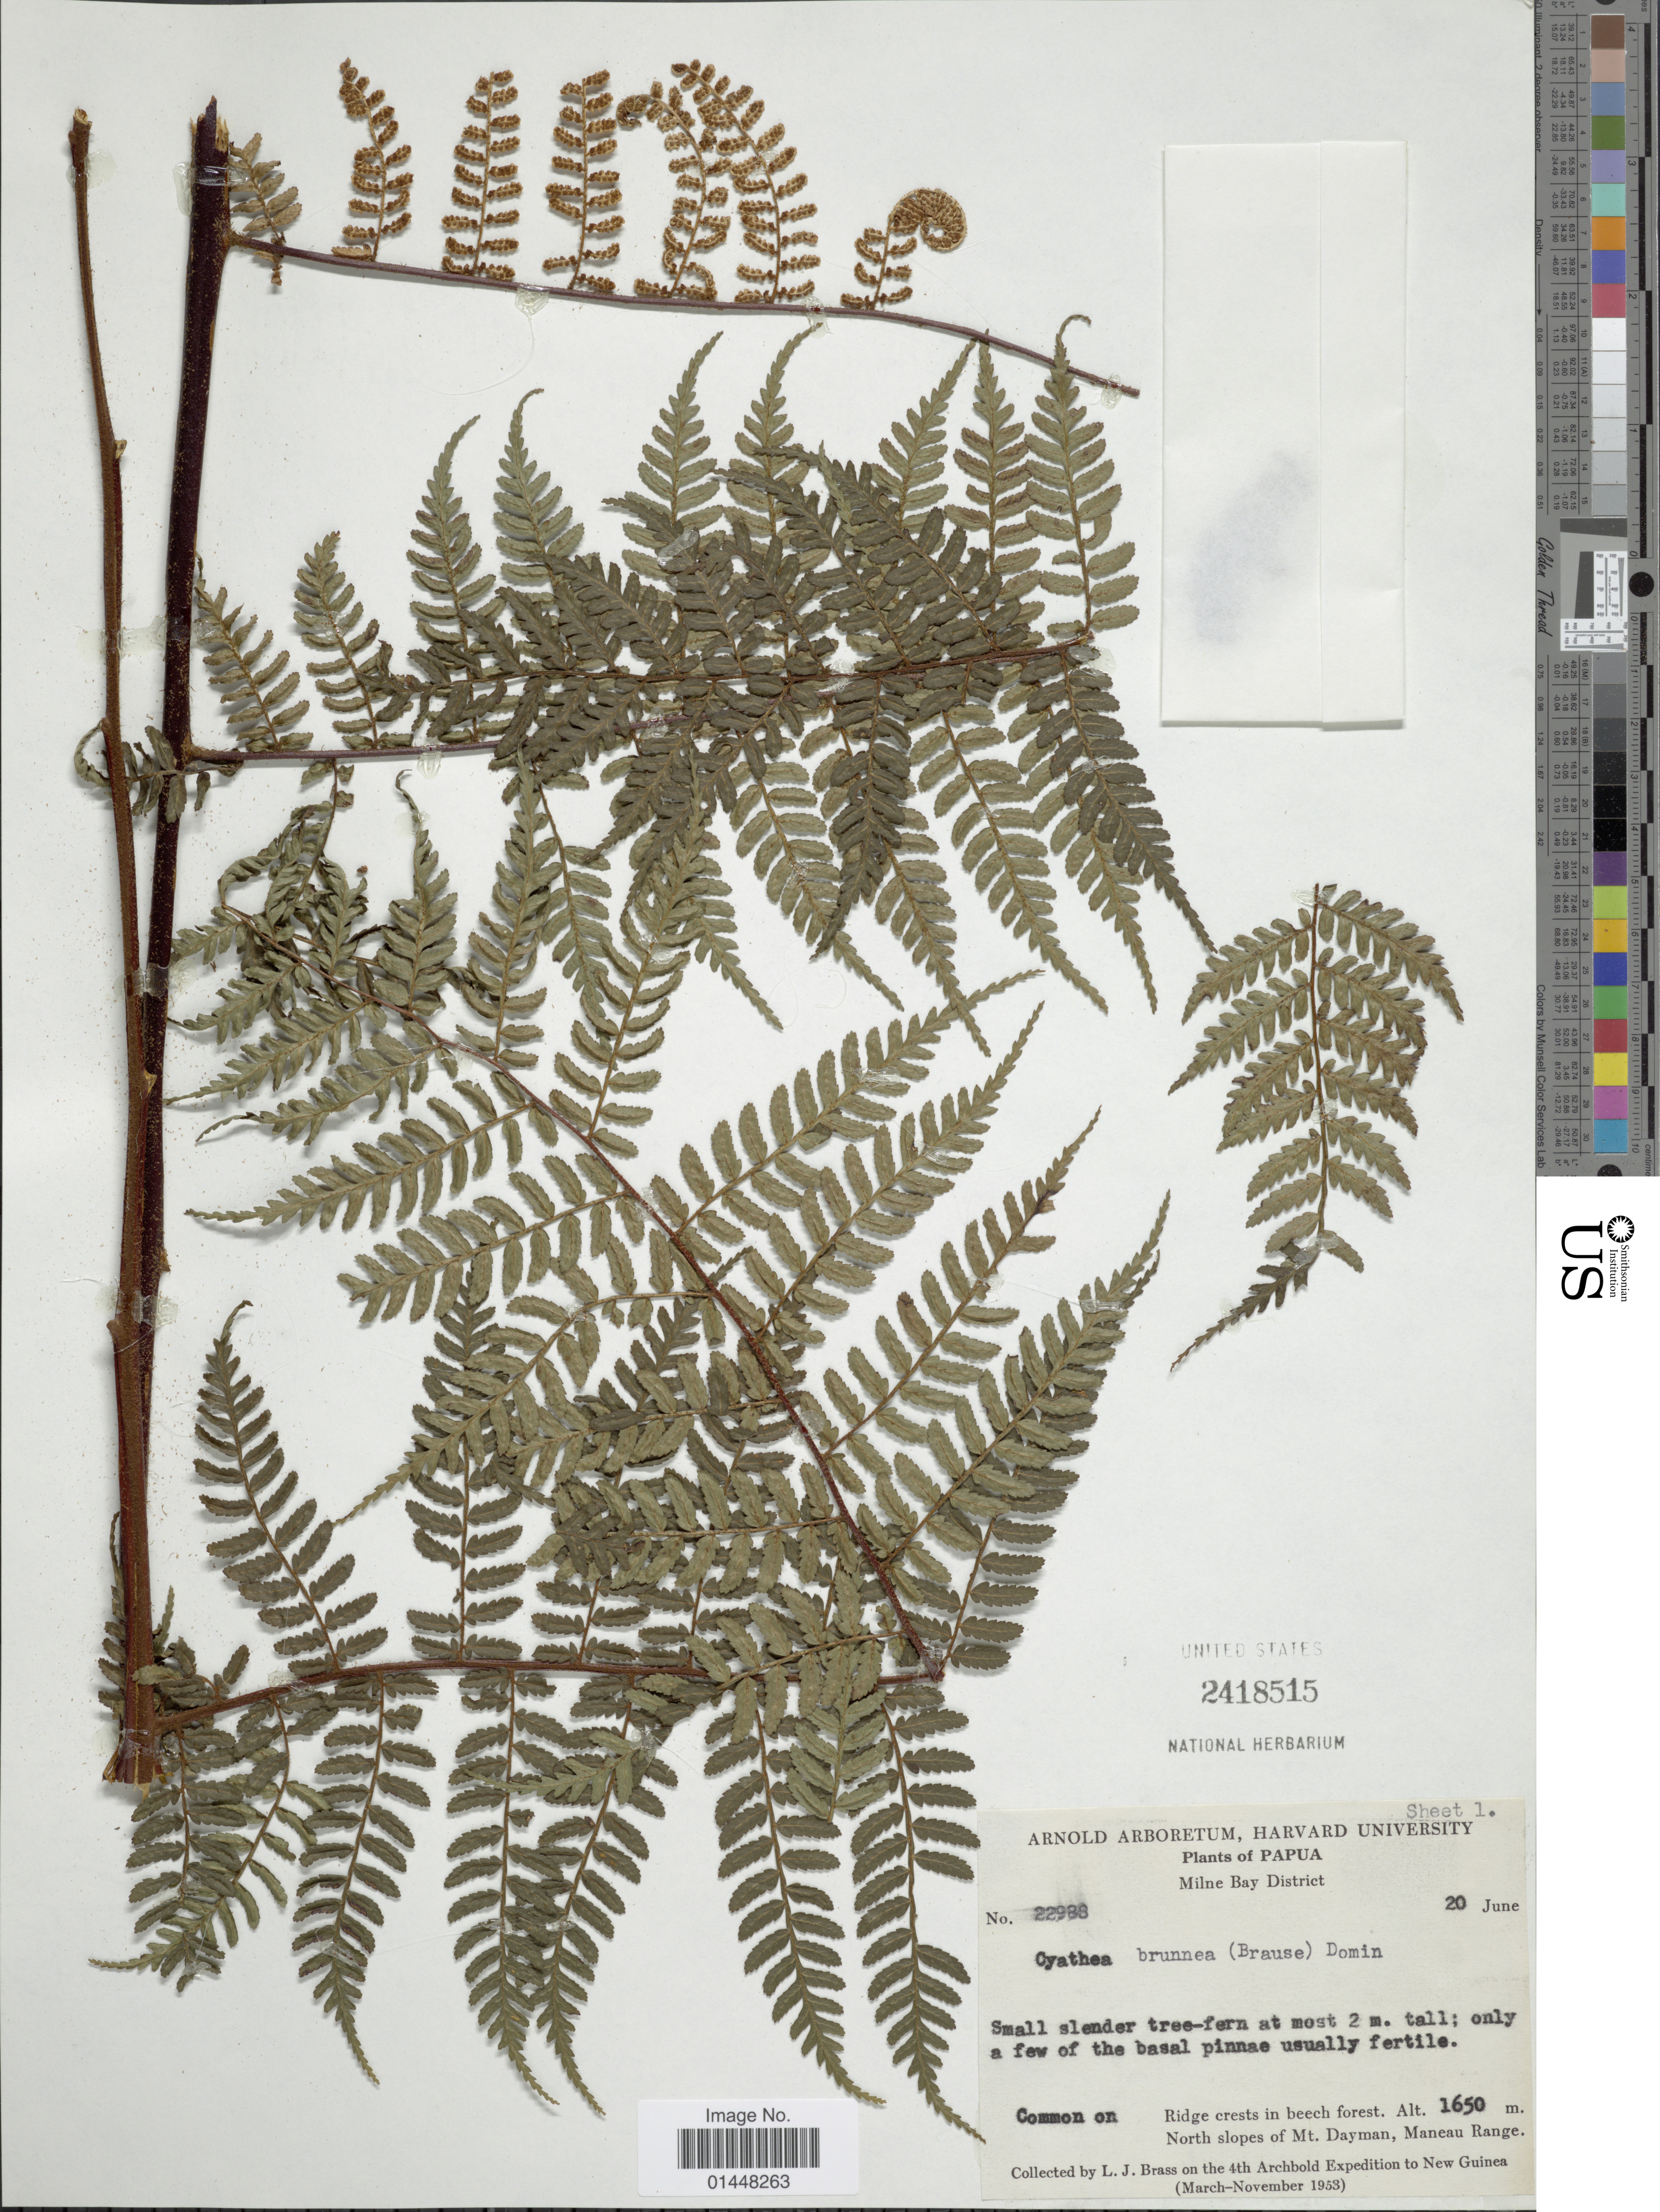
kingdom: Plantae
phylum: Tracheophyta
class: Polypodiopsida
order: Cyatheales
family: Cyatheaceae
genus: Gymnosphaera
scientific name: Gymnosphaera hornei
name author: (Baker) Copel.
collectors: L. J. Brass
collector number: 22988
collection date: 1953-06-20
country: Papua New Guinea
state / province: Milne Bay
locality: Papua. Milne Bay District. Common on Ridge crests in beech forest. Northern slopes of Mt. Dayman, Maneau Range.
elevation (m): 1650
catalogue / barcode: US 2418515